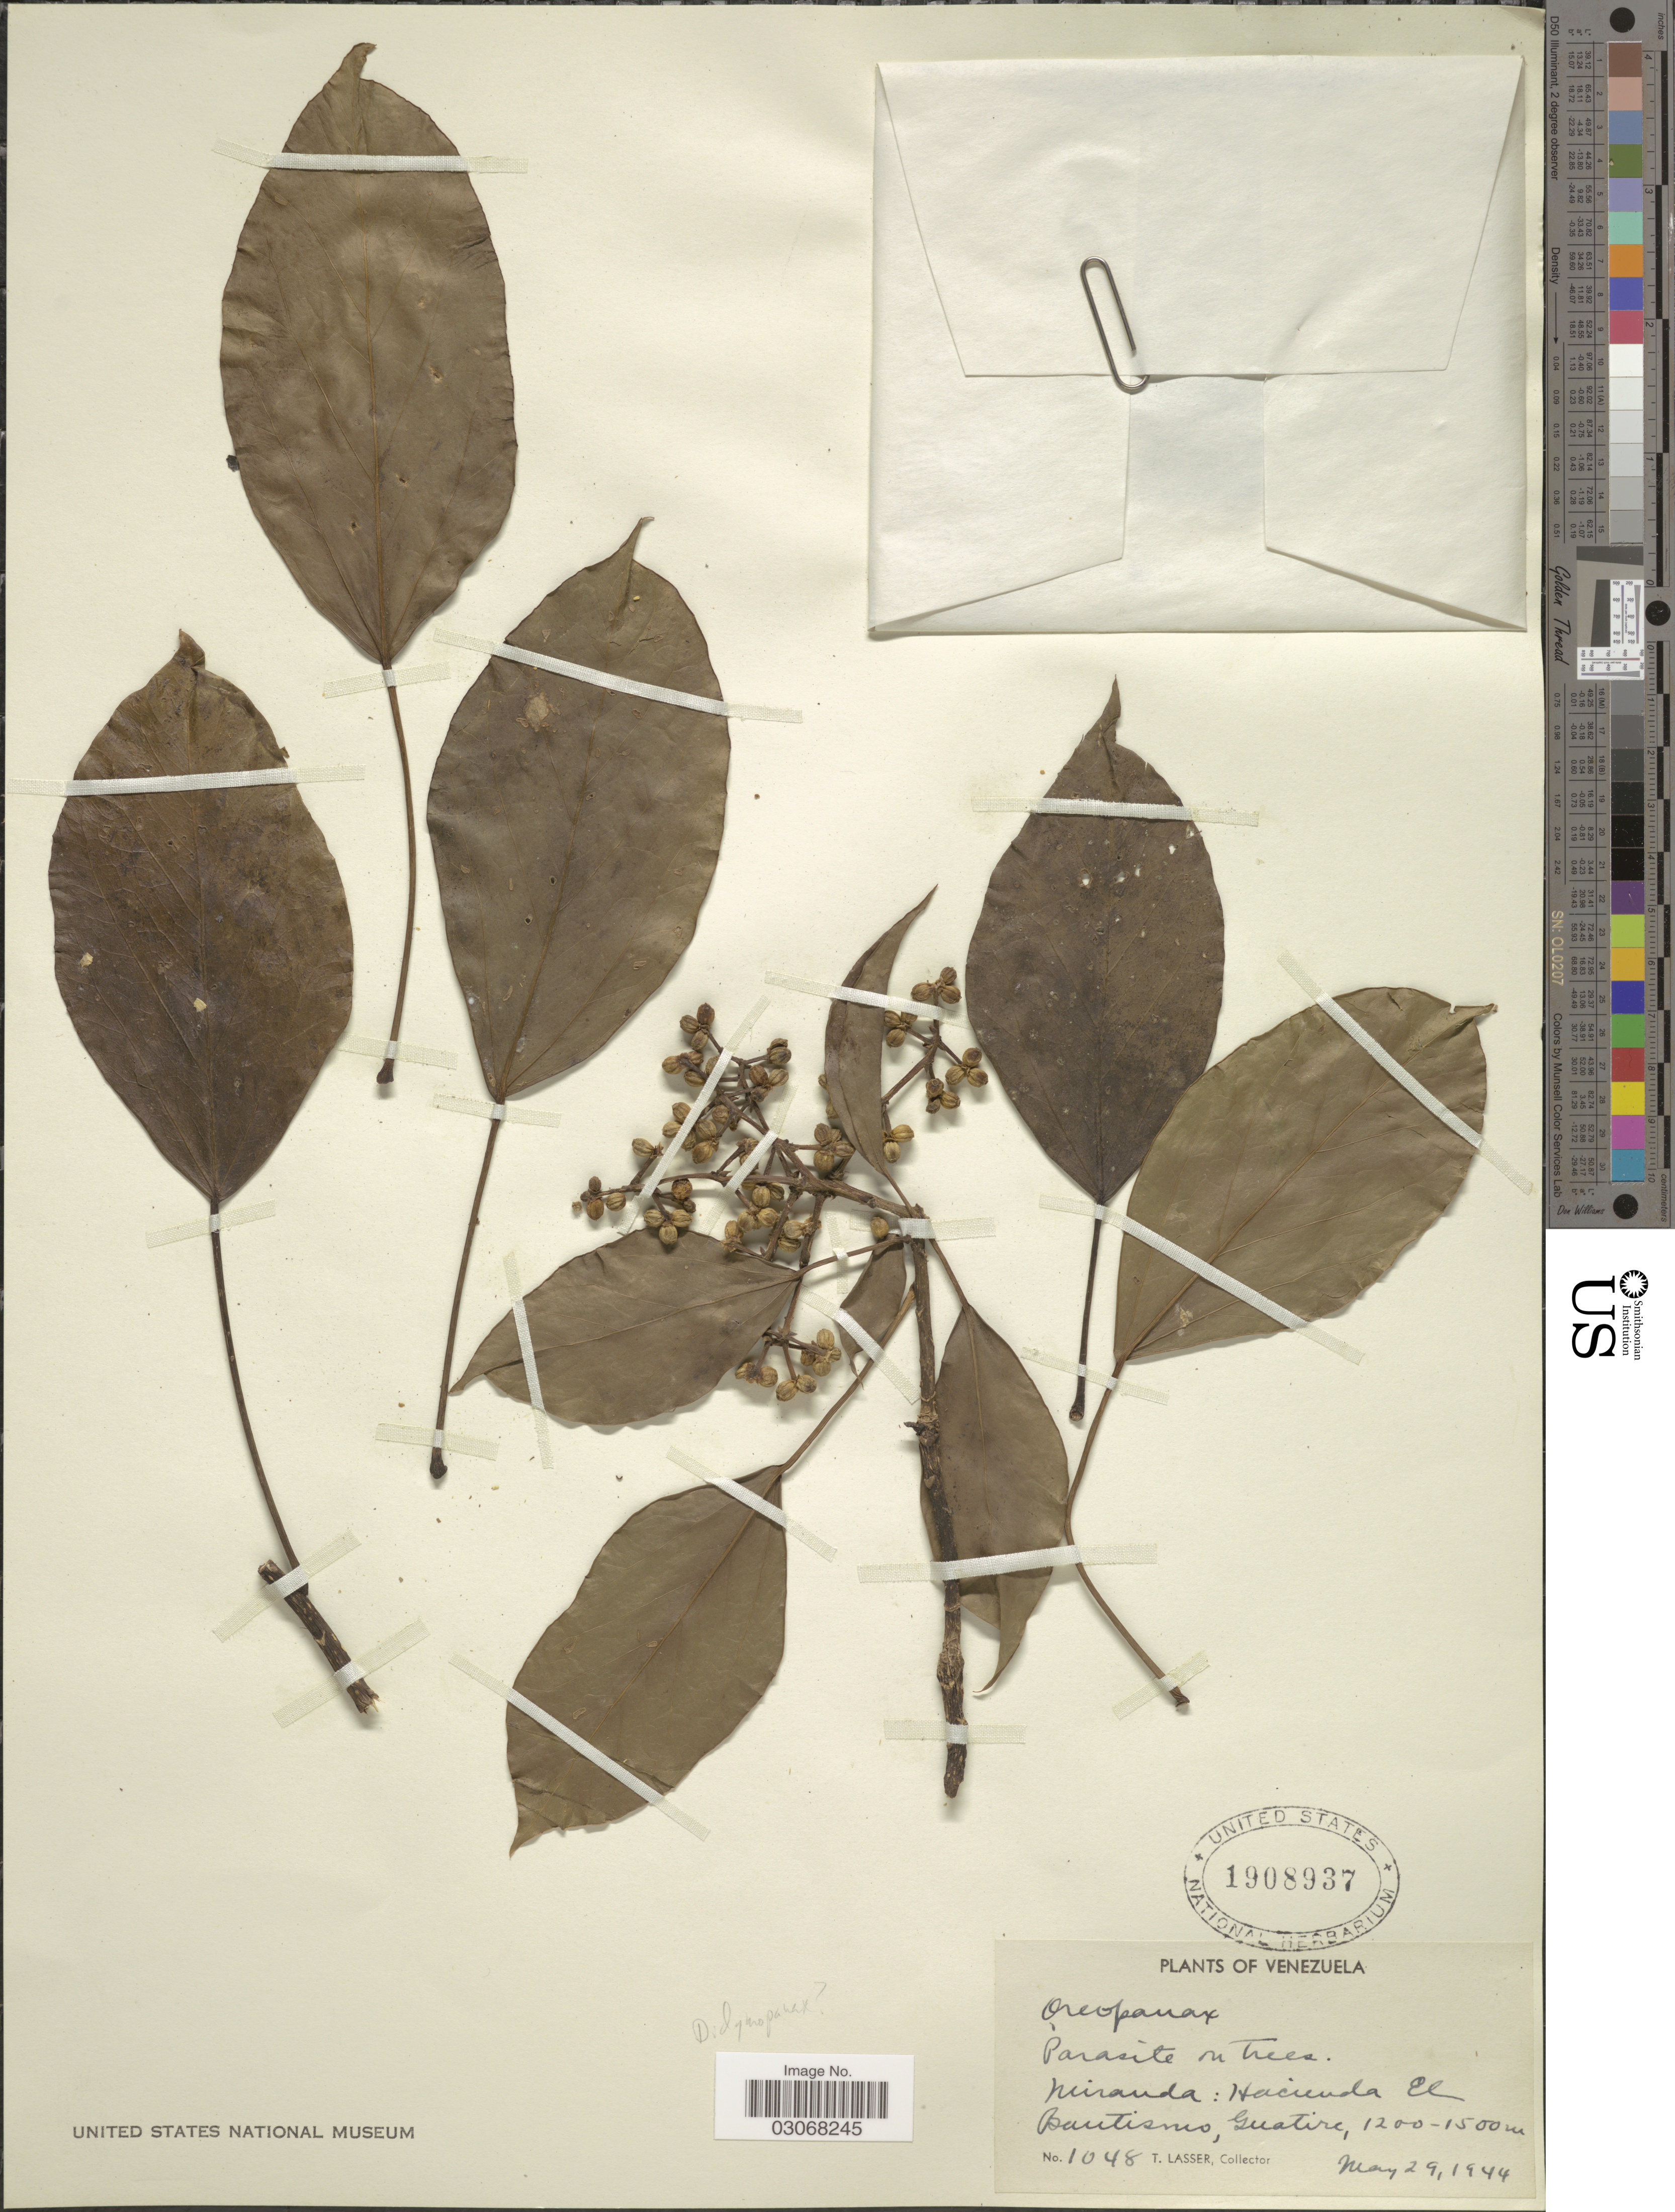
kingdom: Plantae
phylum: Tracheophyta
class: Magnoliopsida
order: Apiales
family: Araliaceae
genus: Oreopanax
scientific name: Oreopanax sp.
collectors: T. Lasser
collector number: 1048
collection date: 1944-05-29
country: Venezuela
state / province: Miranda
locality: Hacienda El Bautismo, Guatire.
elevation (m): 1200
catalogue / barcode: US 1908937